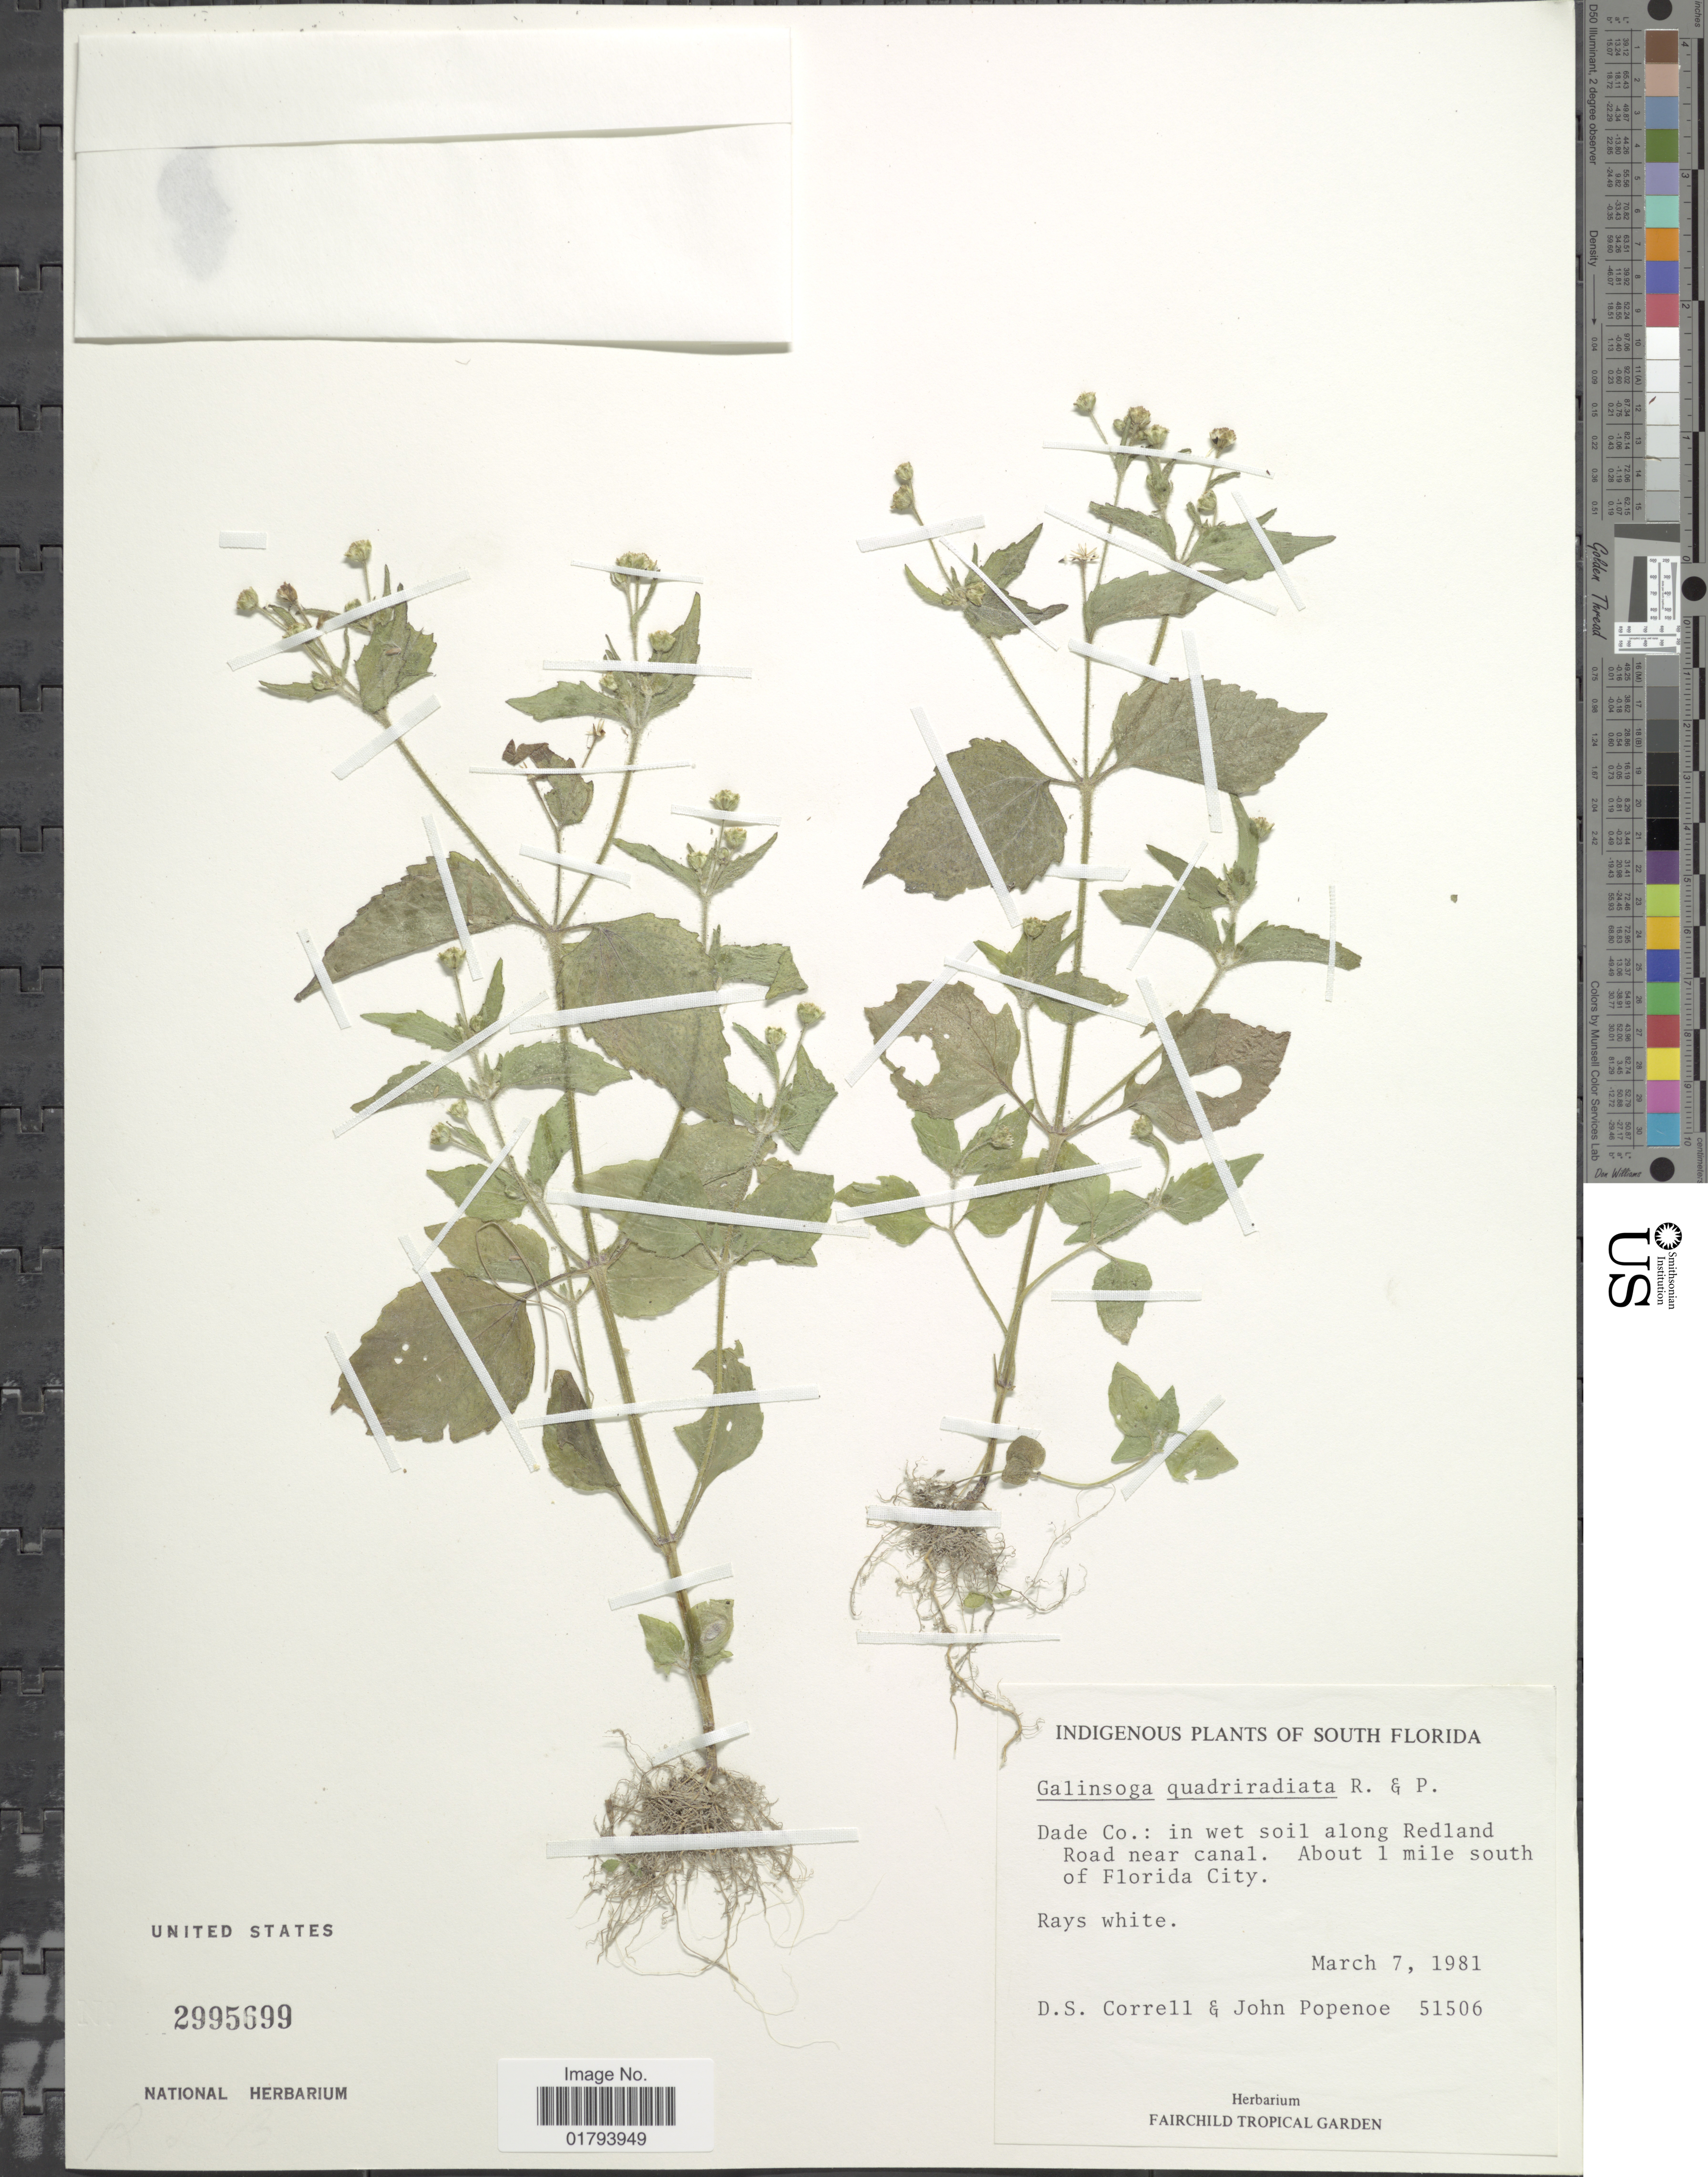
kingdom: Plantae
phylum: Tracheophyta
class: Magnoliopsida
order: Asterales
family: Asteraceae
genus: Galinsoga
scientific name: Galinsoga quadriradiata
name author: Ruiz & Pav.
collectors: D. S. Correll & J. Popenoe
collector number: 51506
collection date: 1981-03-07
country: United States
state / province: Florida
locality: South Florida, Dade Co.: in wet soil along Redland Road near Canal. About 1 mile south of Florida City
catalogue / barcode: US 2995699